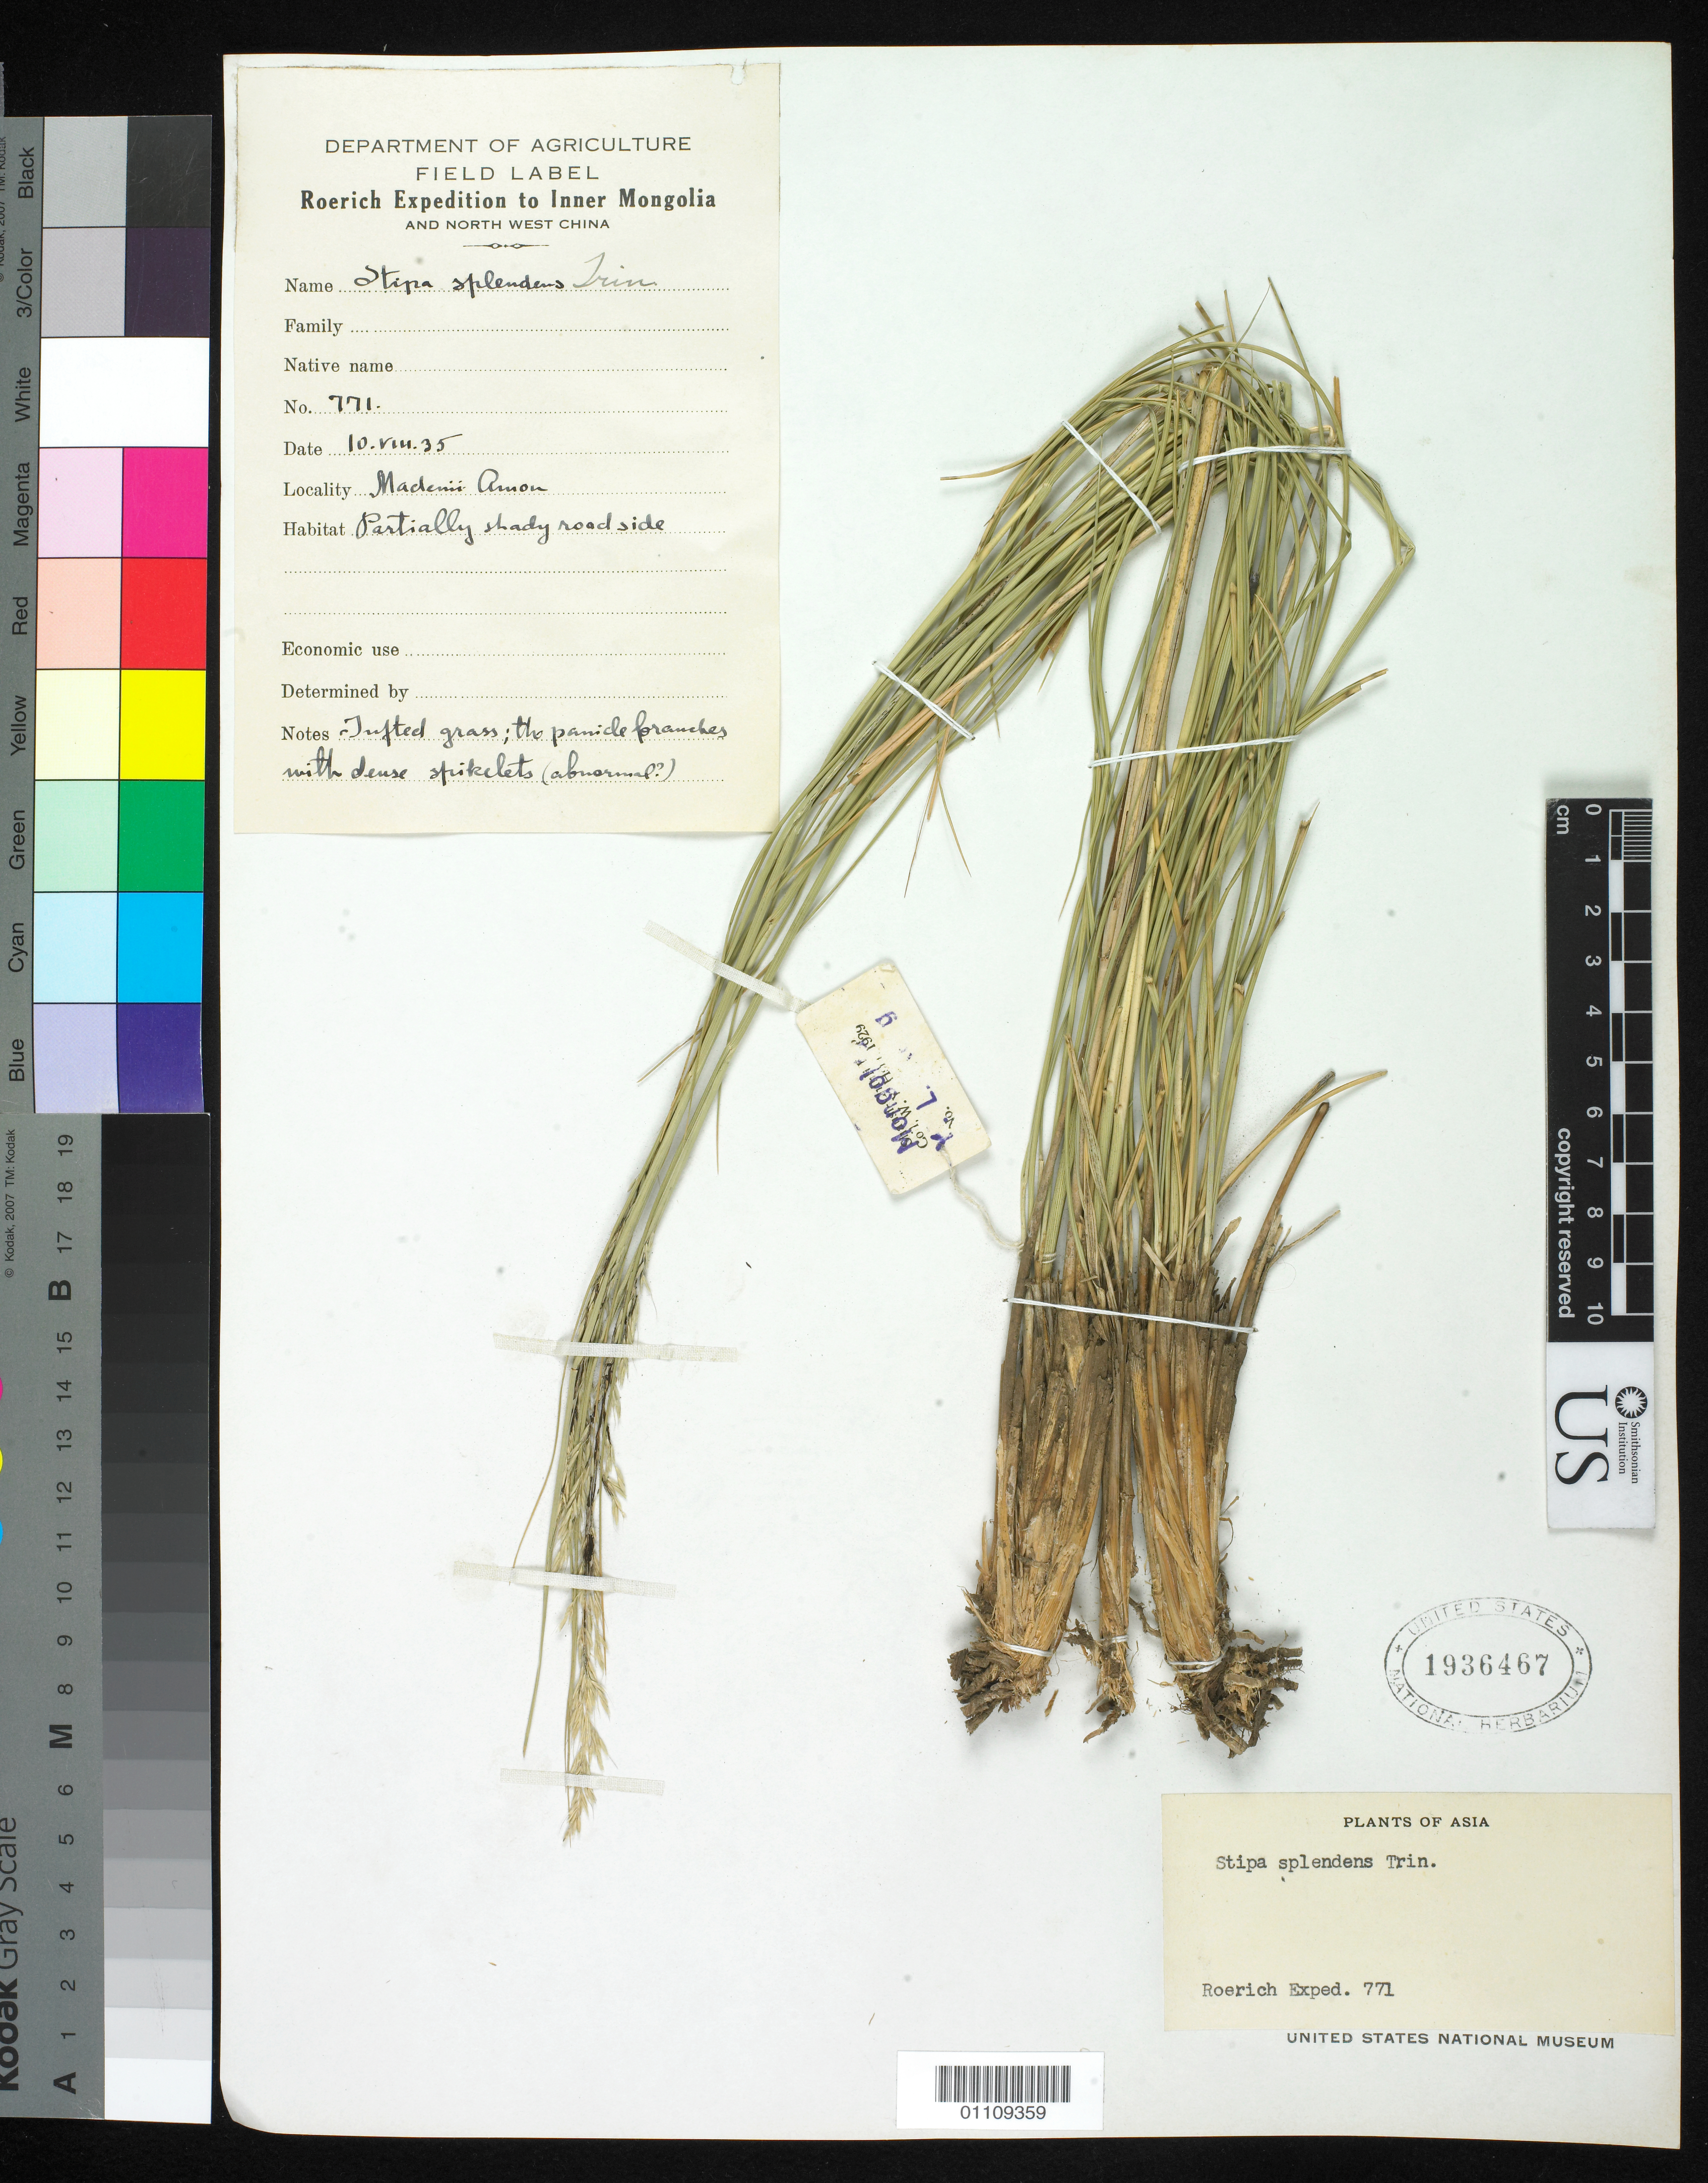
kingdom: Plantae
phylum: Tracheophyta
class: Liliopsida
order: Poales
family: Poaceae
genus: Neotrinia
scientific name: Neotrinia splendens (Trin.) M. Nobis, P.D. Gudkova & A. Nowak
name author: (Trin.)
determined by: Poaceae Reorganization Project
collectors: Roerich Expedition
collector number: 771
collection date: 1935-08-10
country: China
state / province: Mongolia south east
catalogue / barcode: US 1936467